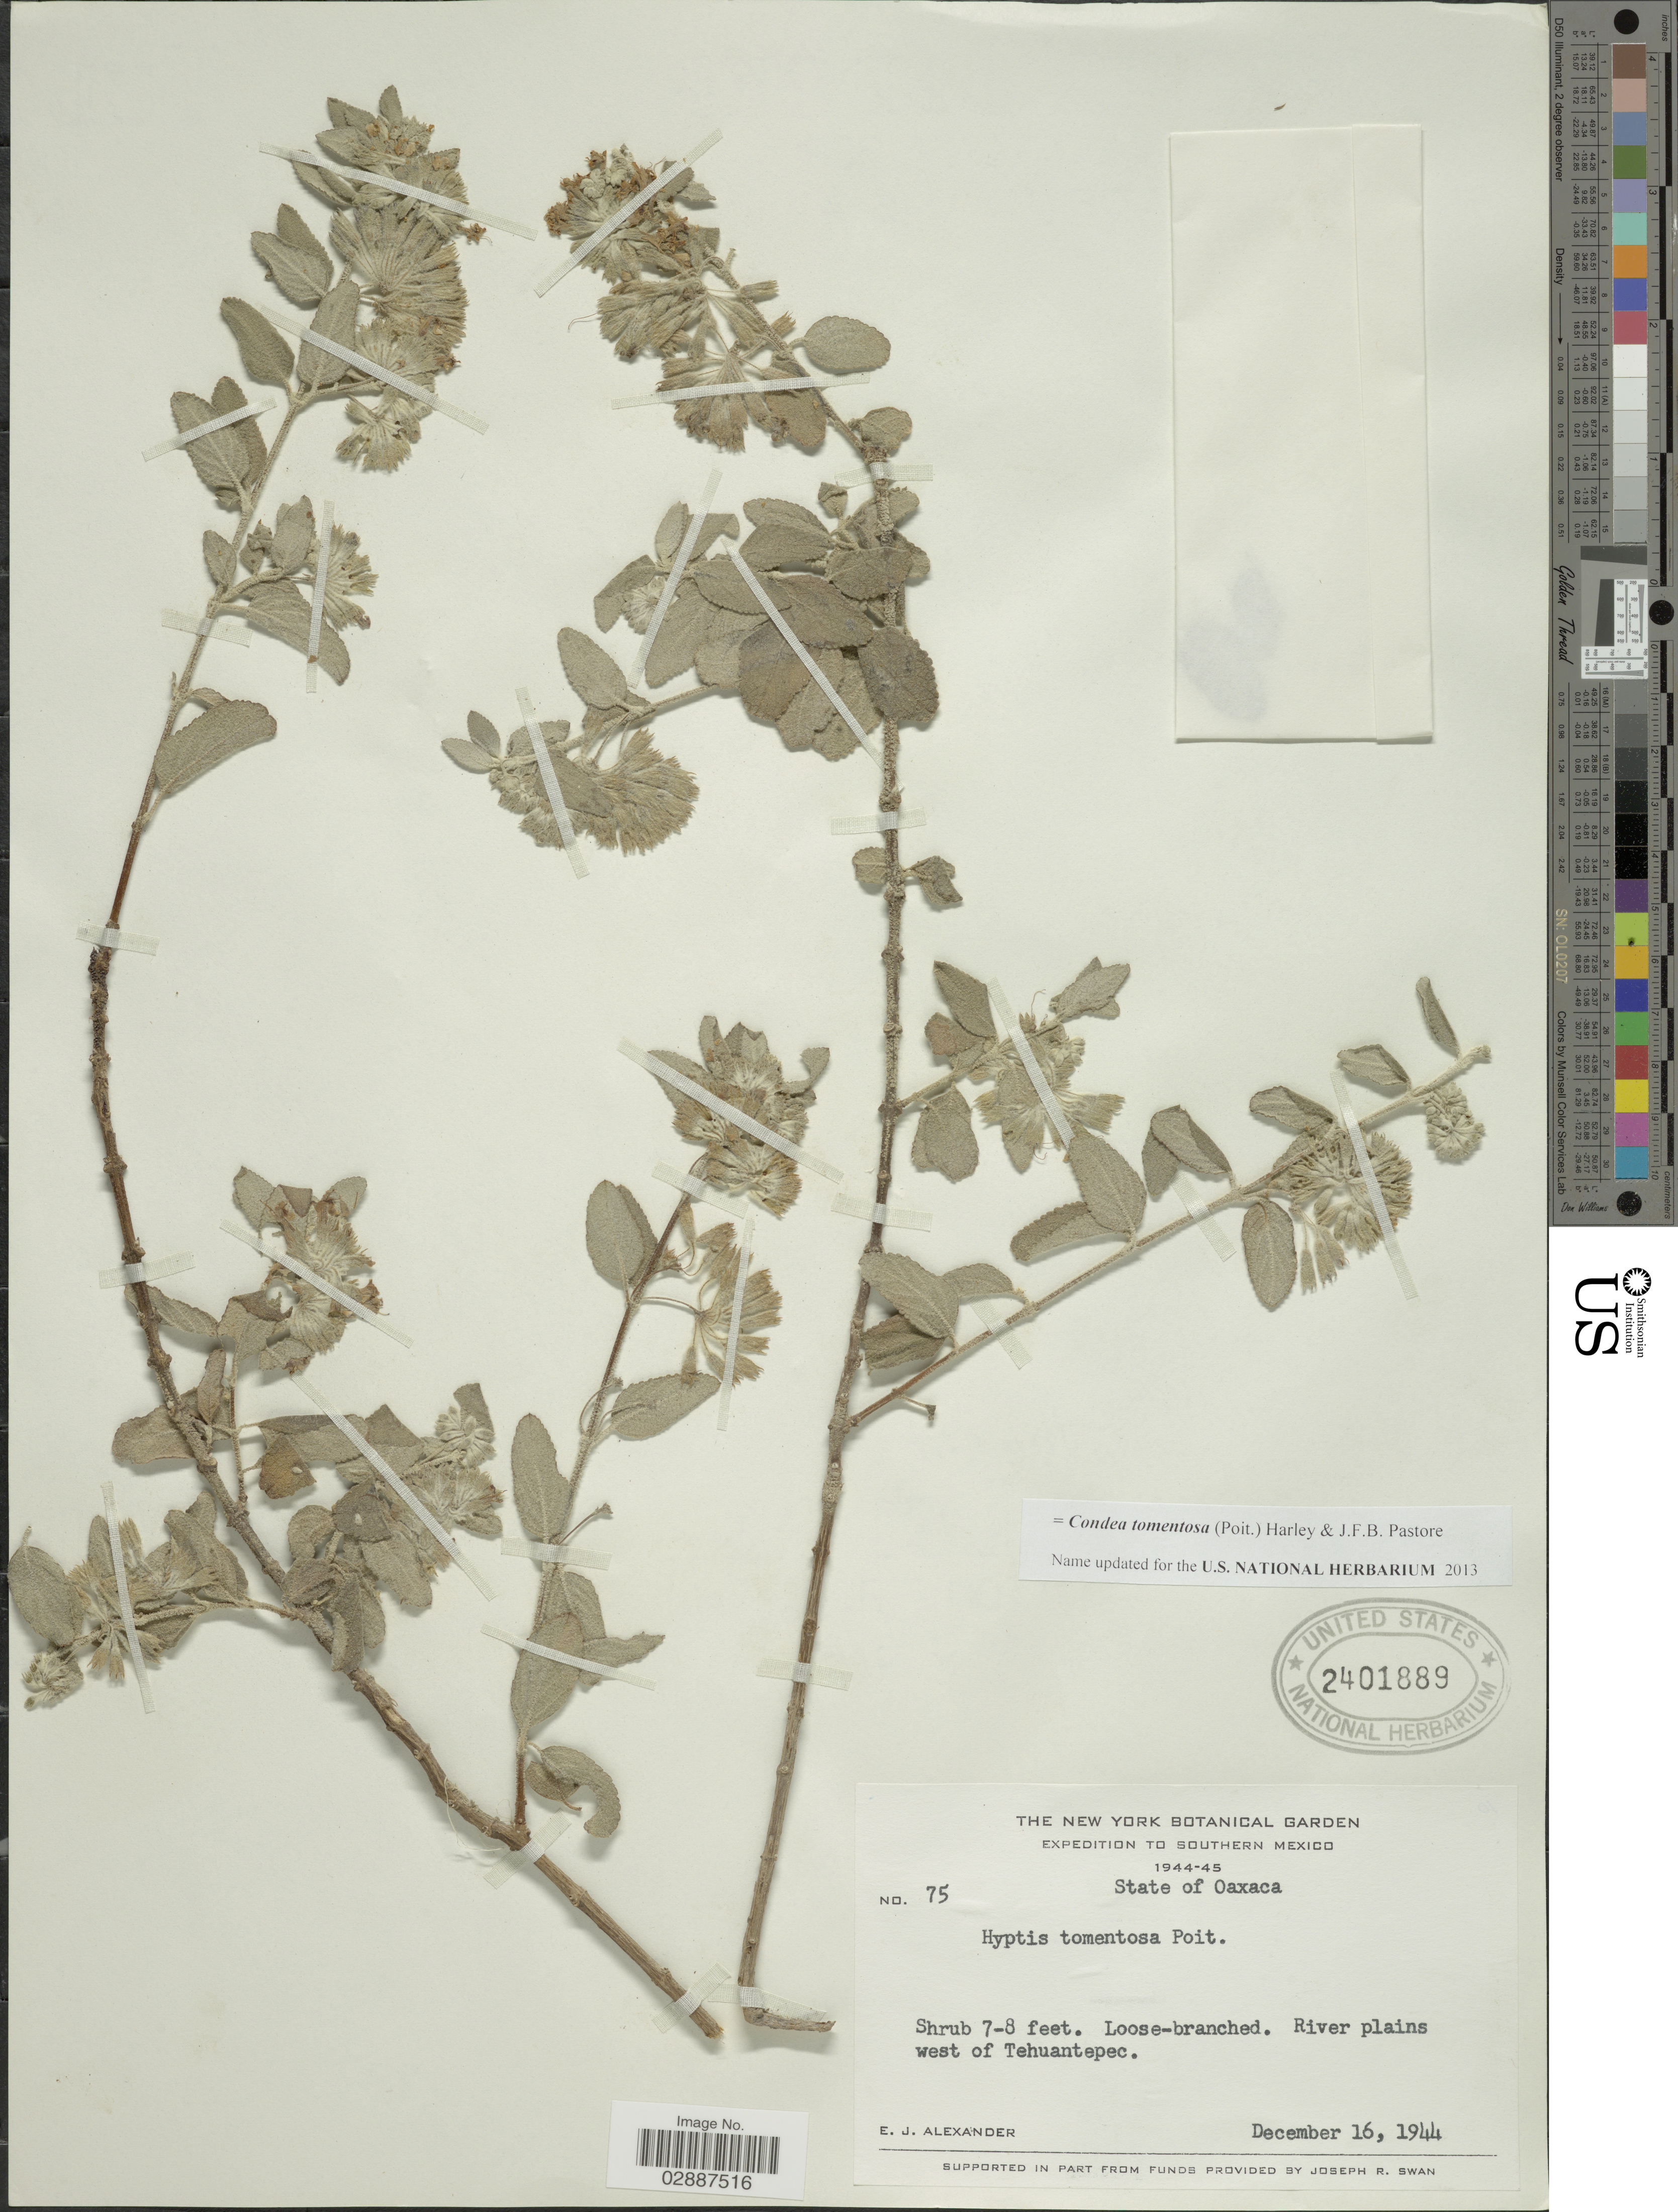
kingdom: Plantae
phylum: Tracheophyta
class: Magnoliopsida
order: Lamiales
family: Lamiaceae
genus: Condea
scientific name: Condea tomentosa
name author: (Poit.) Harley & J.F.B. Pastore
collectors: E. J. Alexander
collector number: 75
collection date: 1944-12-16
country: Mexico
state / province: Oaxaca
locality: Southern Mexico. River plains west of Tehuantepec.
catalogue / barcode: US 2401889